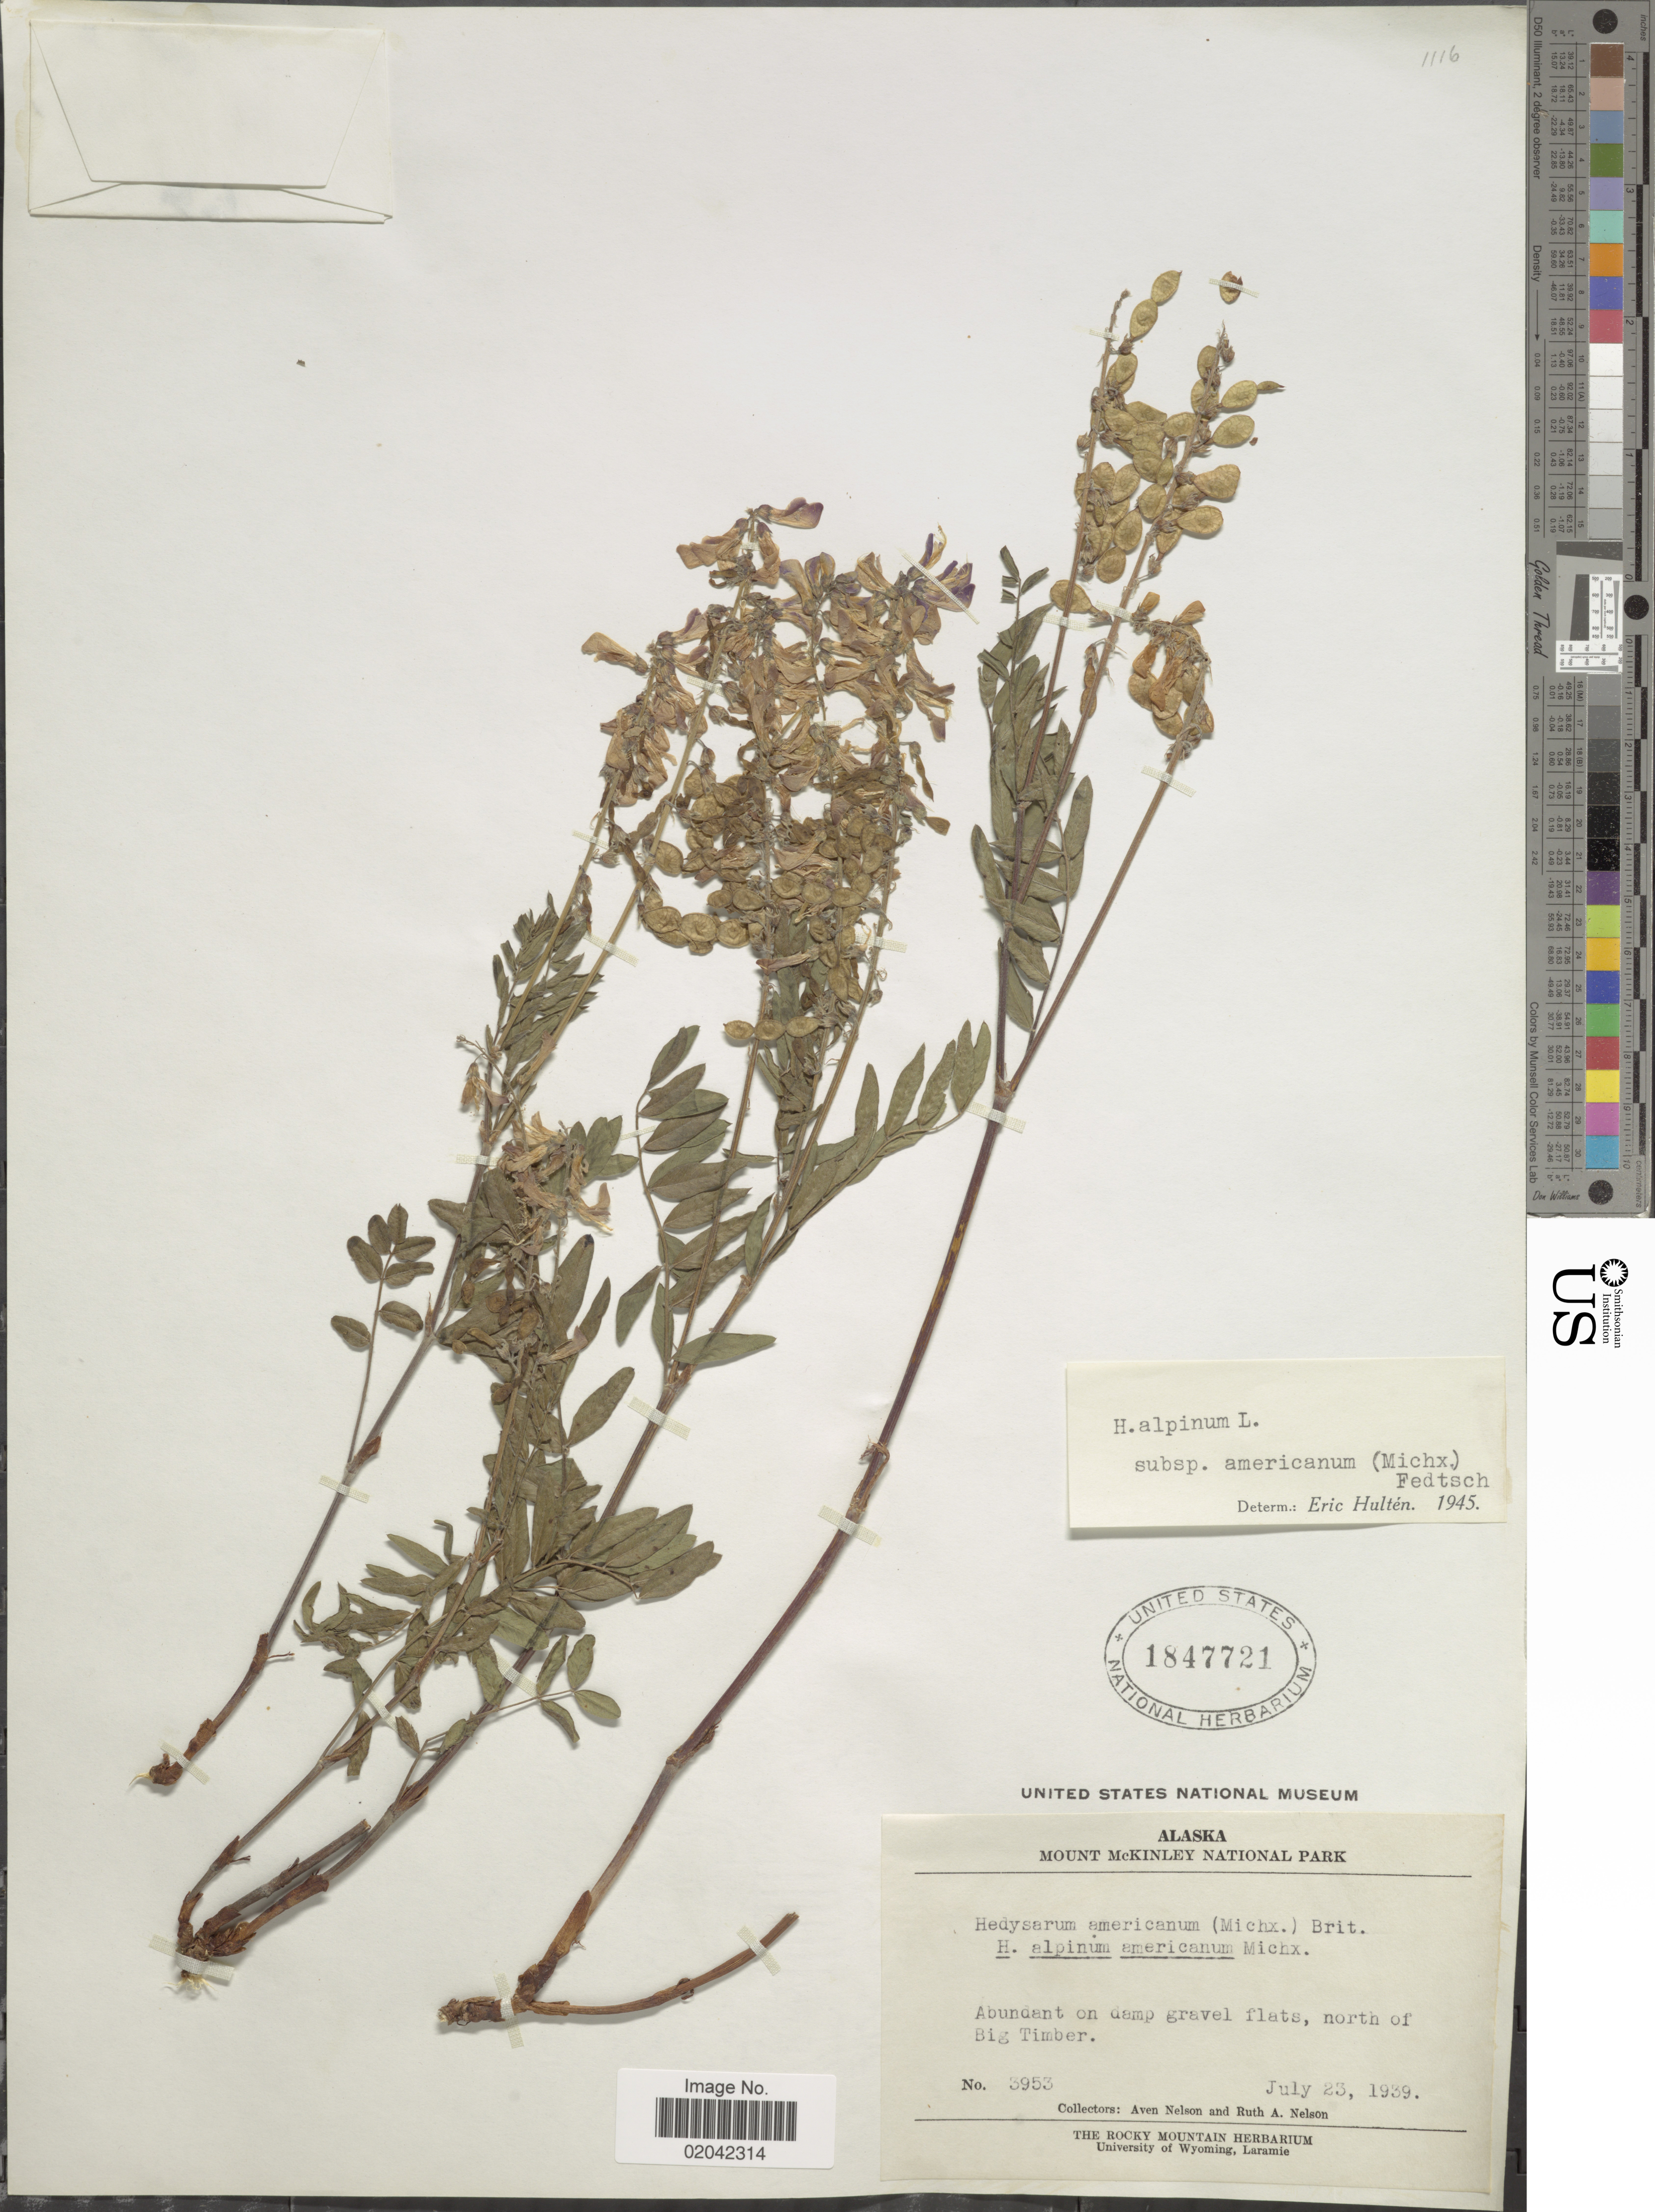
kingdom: Plantae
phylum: Tracheophyta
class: Magnoliopsida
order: Fabales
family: Fabaceae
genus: Hedysarum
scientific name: Hedysarum alpinum var. americanum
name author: Michx. ex Pursh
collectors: A. Nelson & R. A. Nelson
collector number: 3953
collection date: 1939-07-23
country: United States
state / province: Alaska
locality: Mount McKinley National Park, north of Big Timber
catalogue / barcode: US 1847721